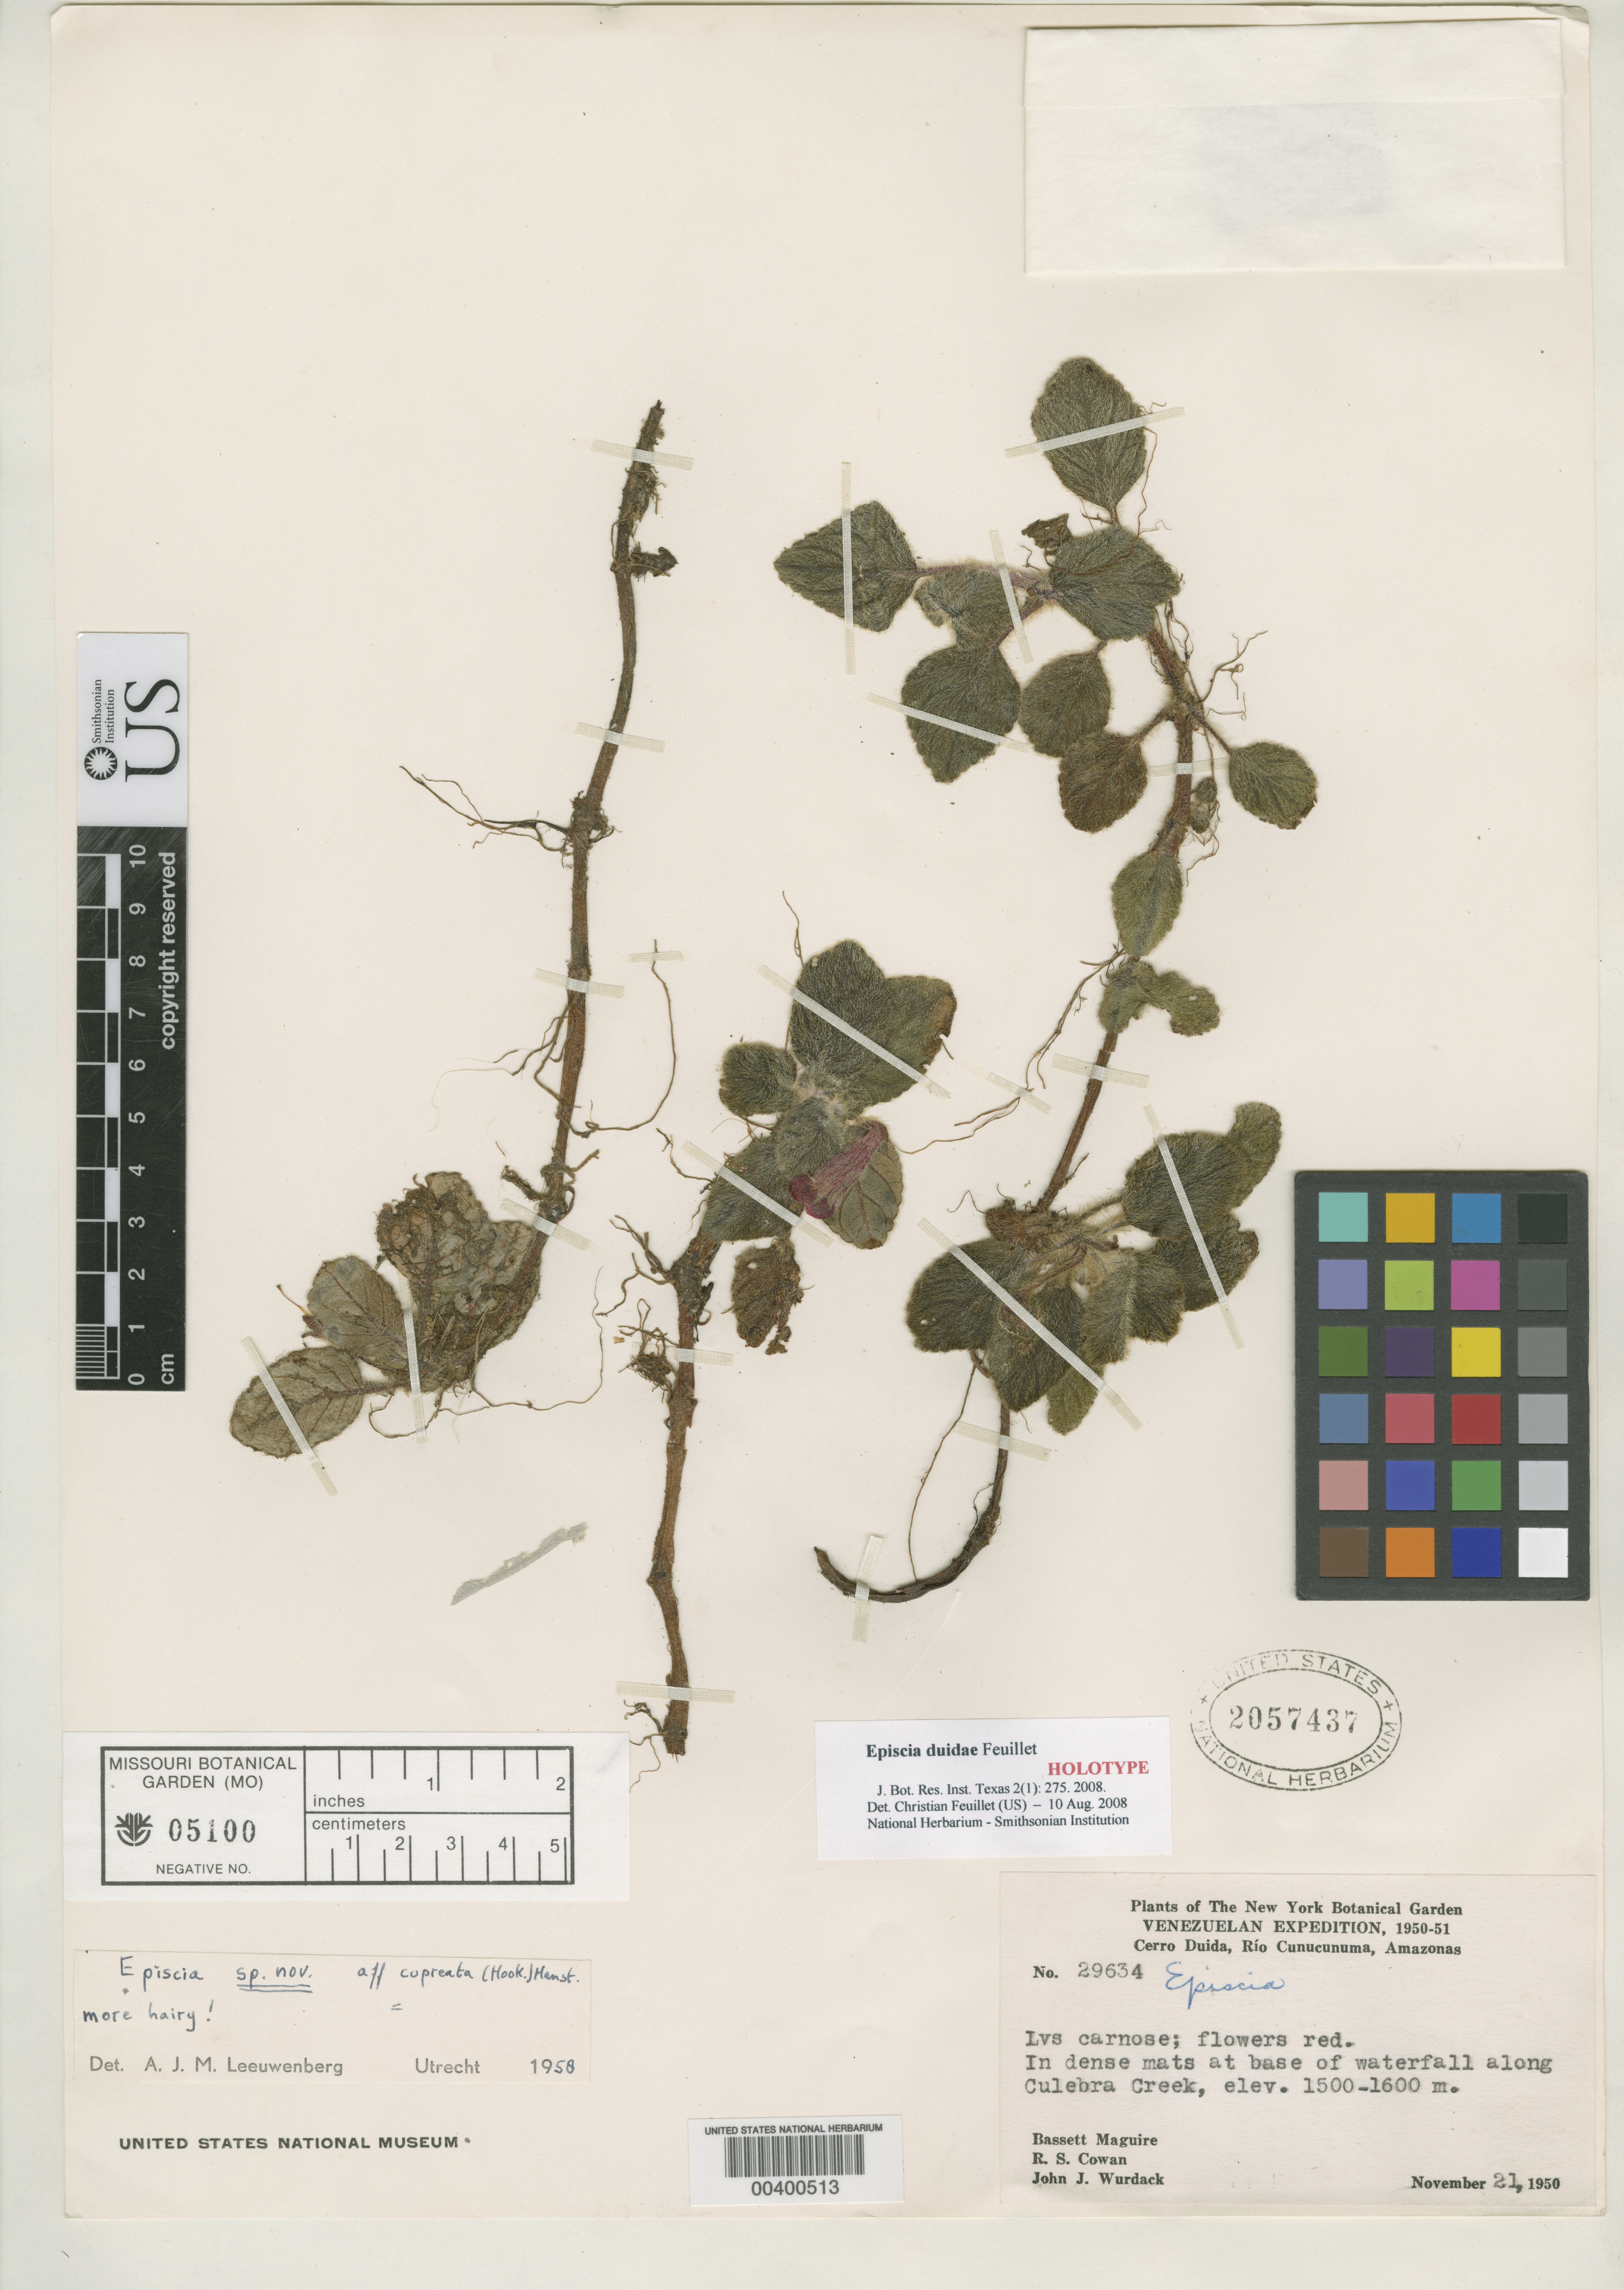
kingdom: Plantae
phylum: Tracheophyta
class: Magnoliopsida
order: Lamiales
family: Gesneriaceae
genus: Episcia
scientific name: Episcia duidae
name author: Feuillet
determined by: Feuillet, C.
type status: Holotype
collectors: B. Maguire, R. S. Cowan & J. J. Wurdack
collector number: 29634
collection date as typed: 21 Nov 1950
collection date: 1950-11-21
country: Venezuela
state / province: Amazonas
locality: Cerro Duida, Río Cunucunuma, Amazonas. In dense mats at base of waterfall along Culebra Creek.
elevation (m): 1500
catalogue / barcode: US 2057437